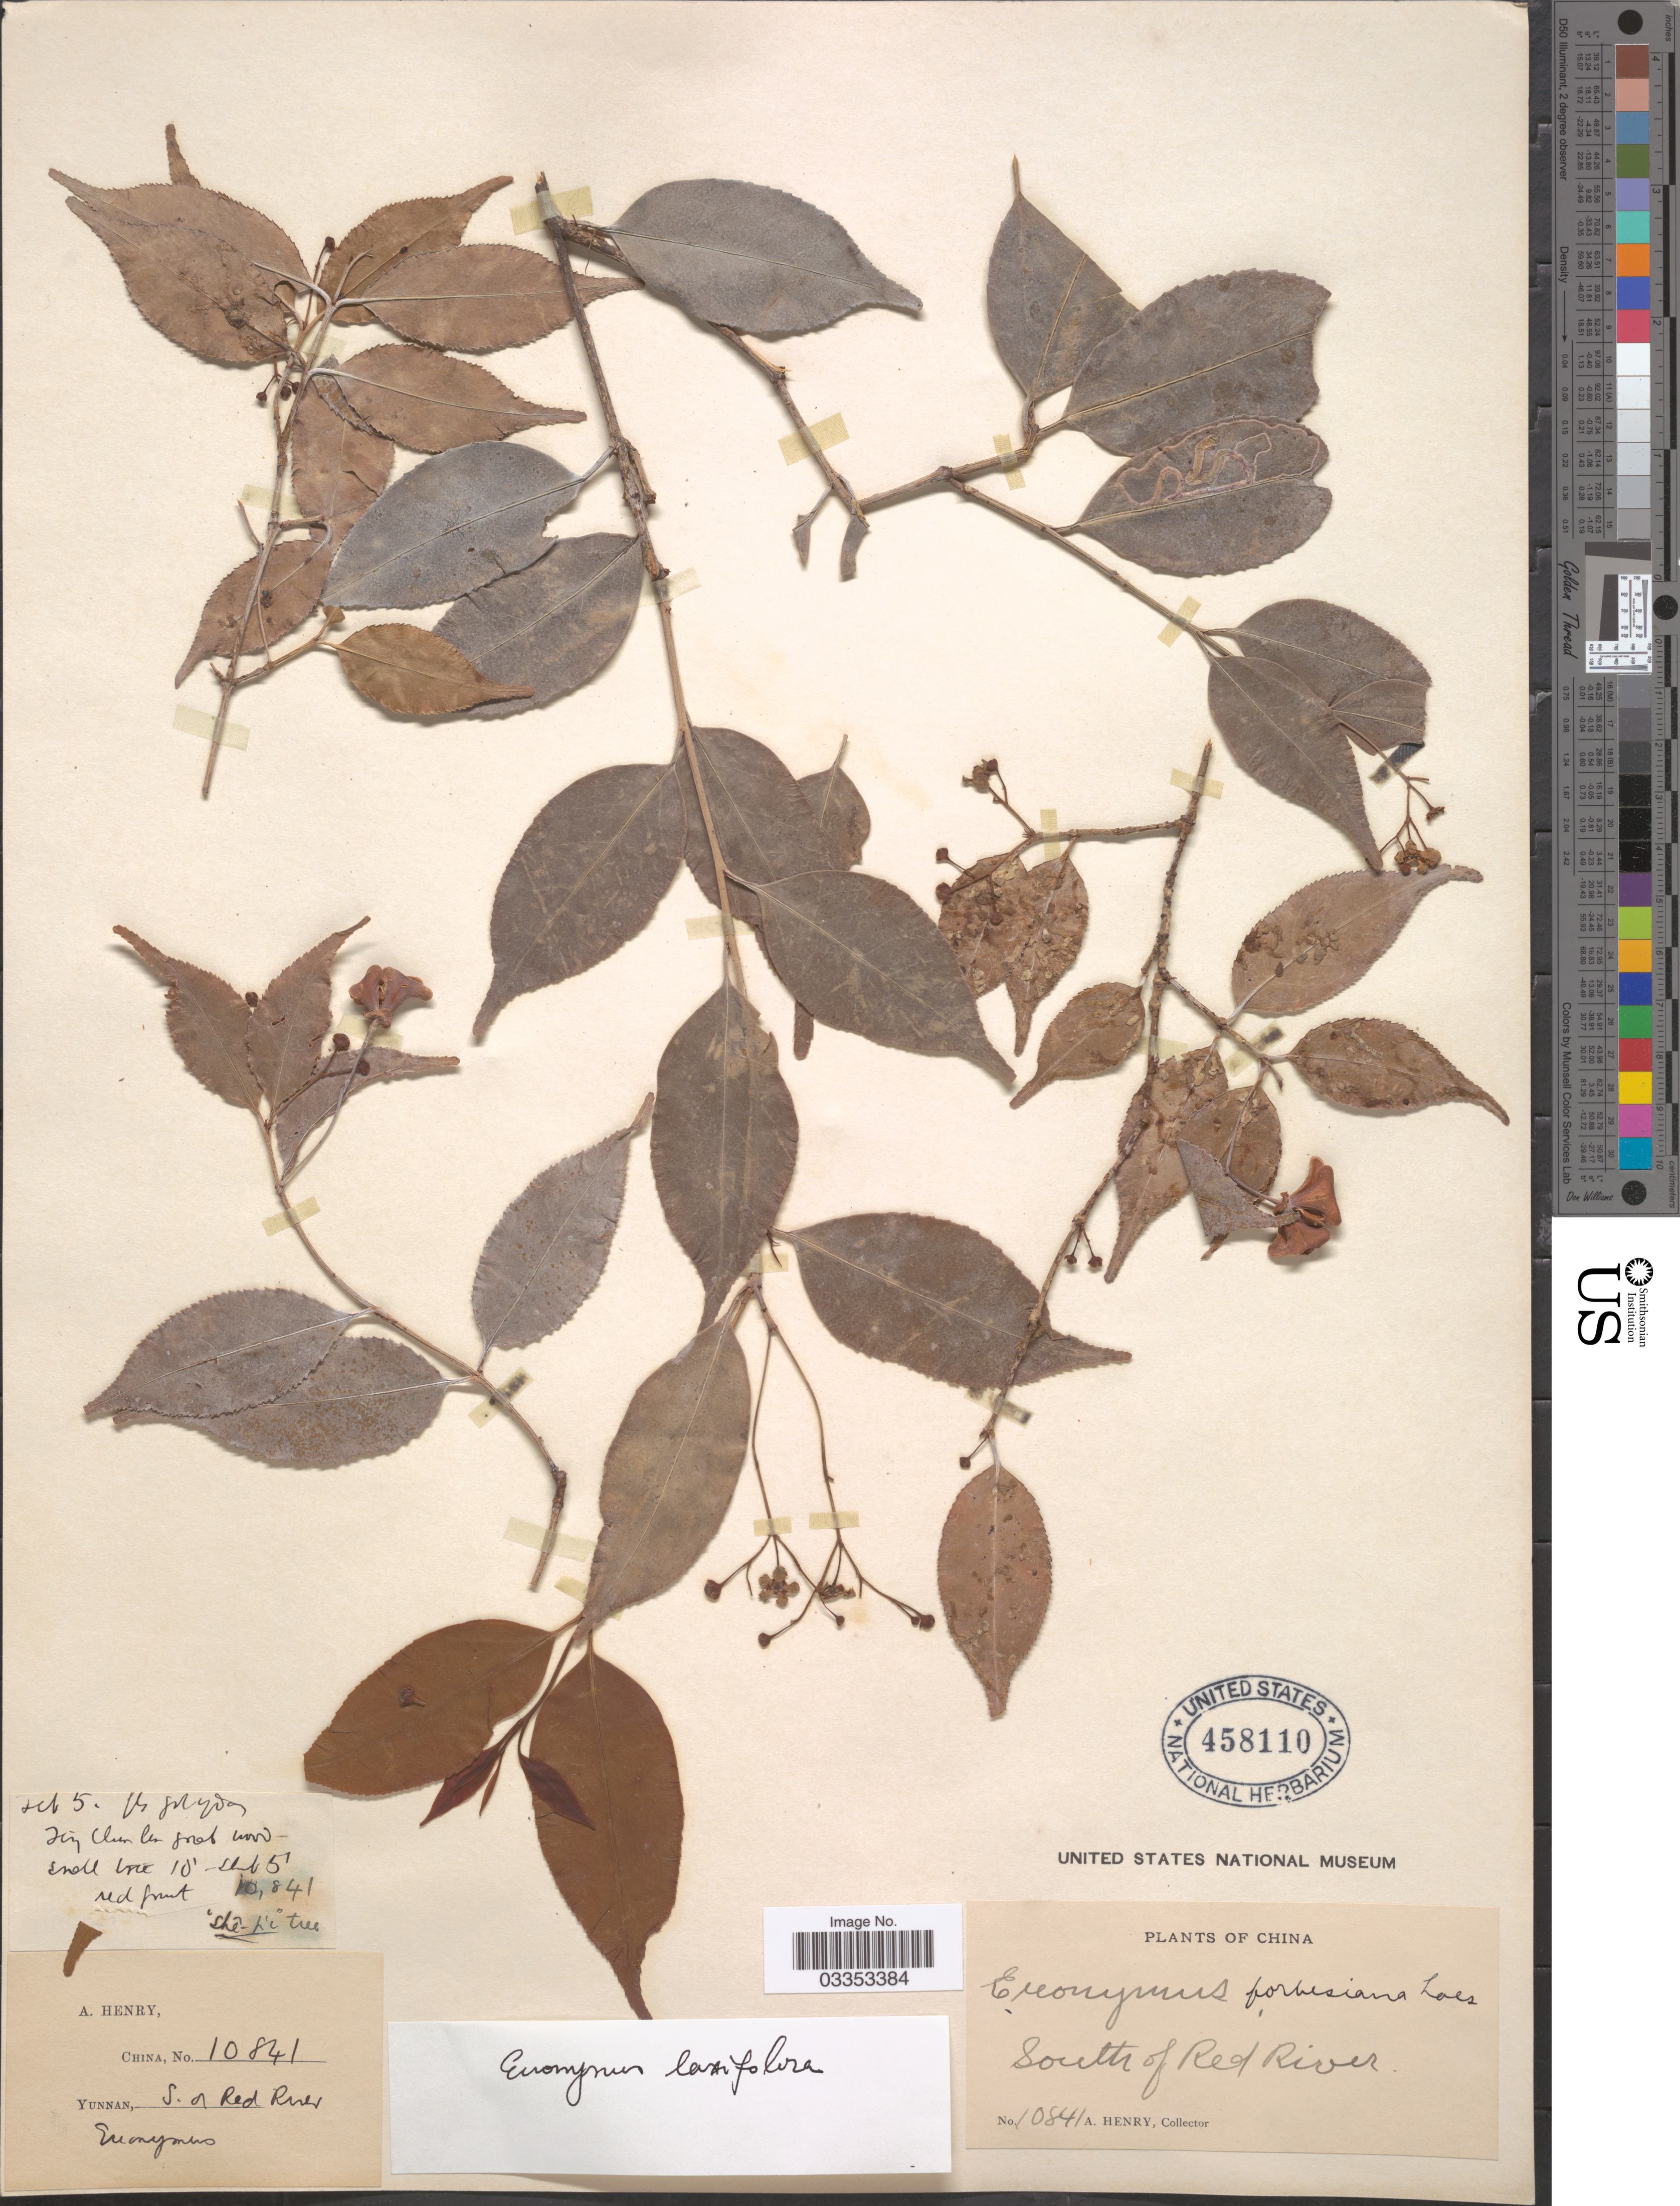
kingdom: Plantae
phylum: Tracheophyta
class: Magnoliopsida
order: Celastrales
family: Celastraceae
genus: Euonymus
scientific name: Euonymus laxiflorus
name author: Champ. ex Benth.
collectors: A. Henry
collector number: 10841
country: China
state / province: Yunnan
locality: South of Red River. Feng Chun lin forest wood.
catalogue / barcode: US 458110